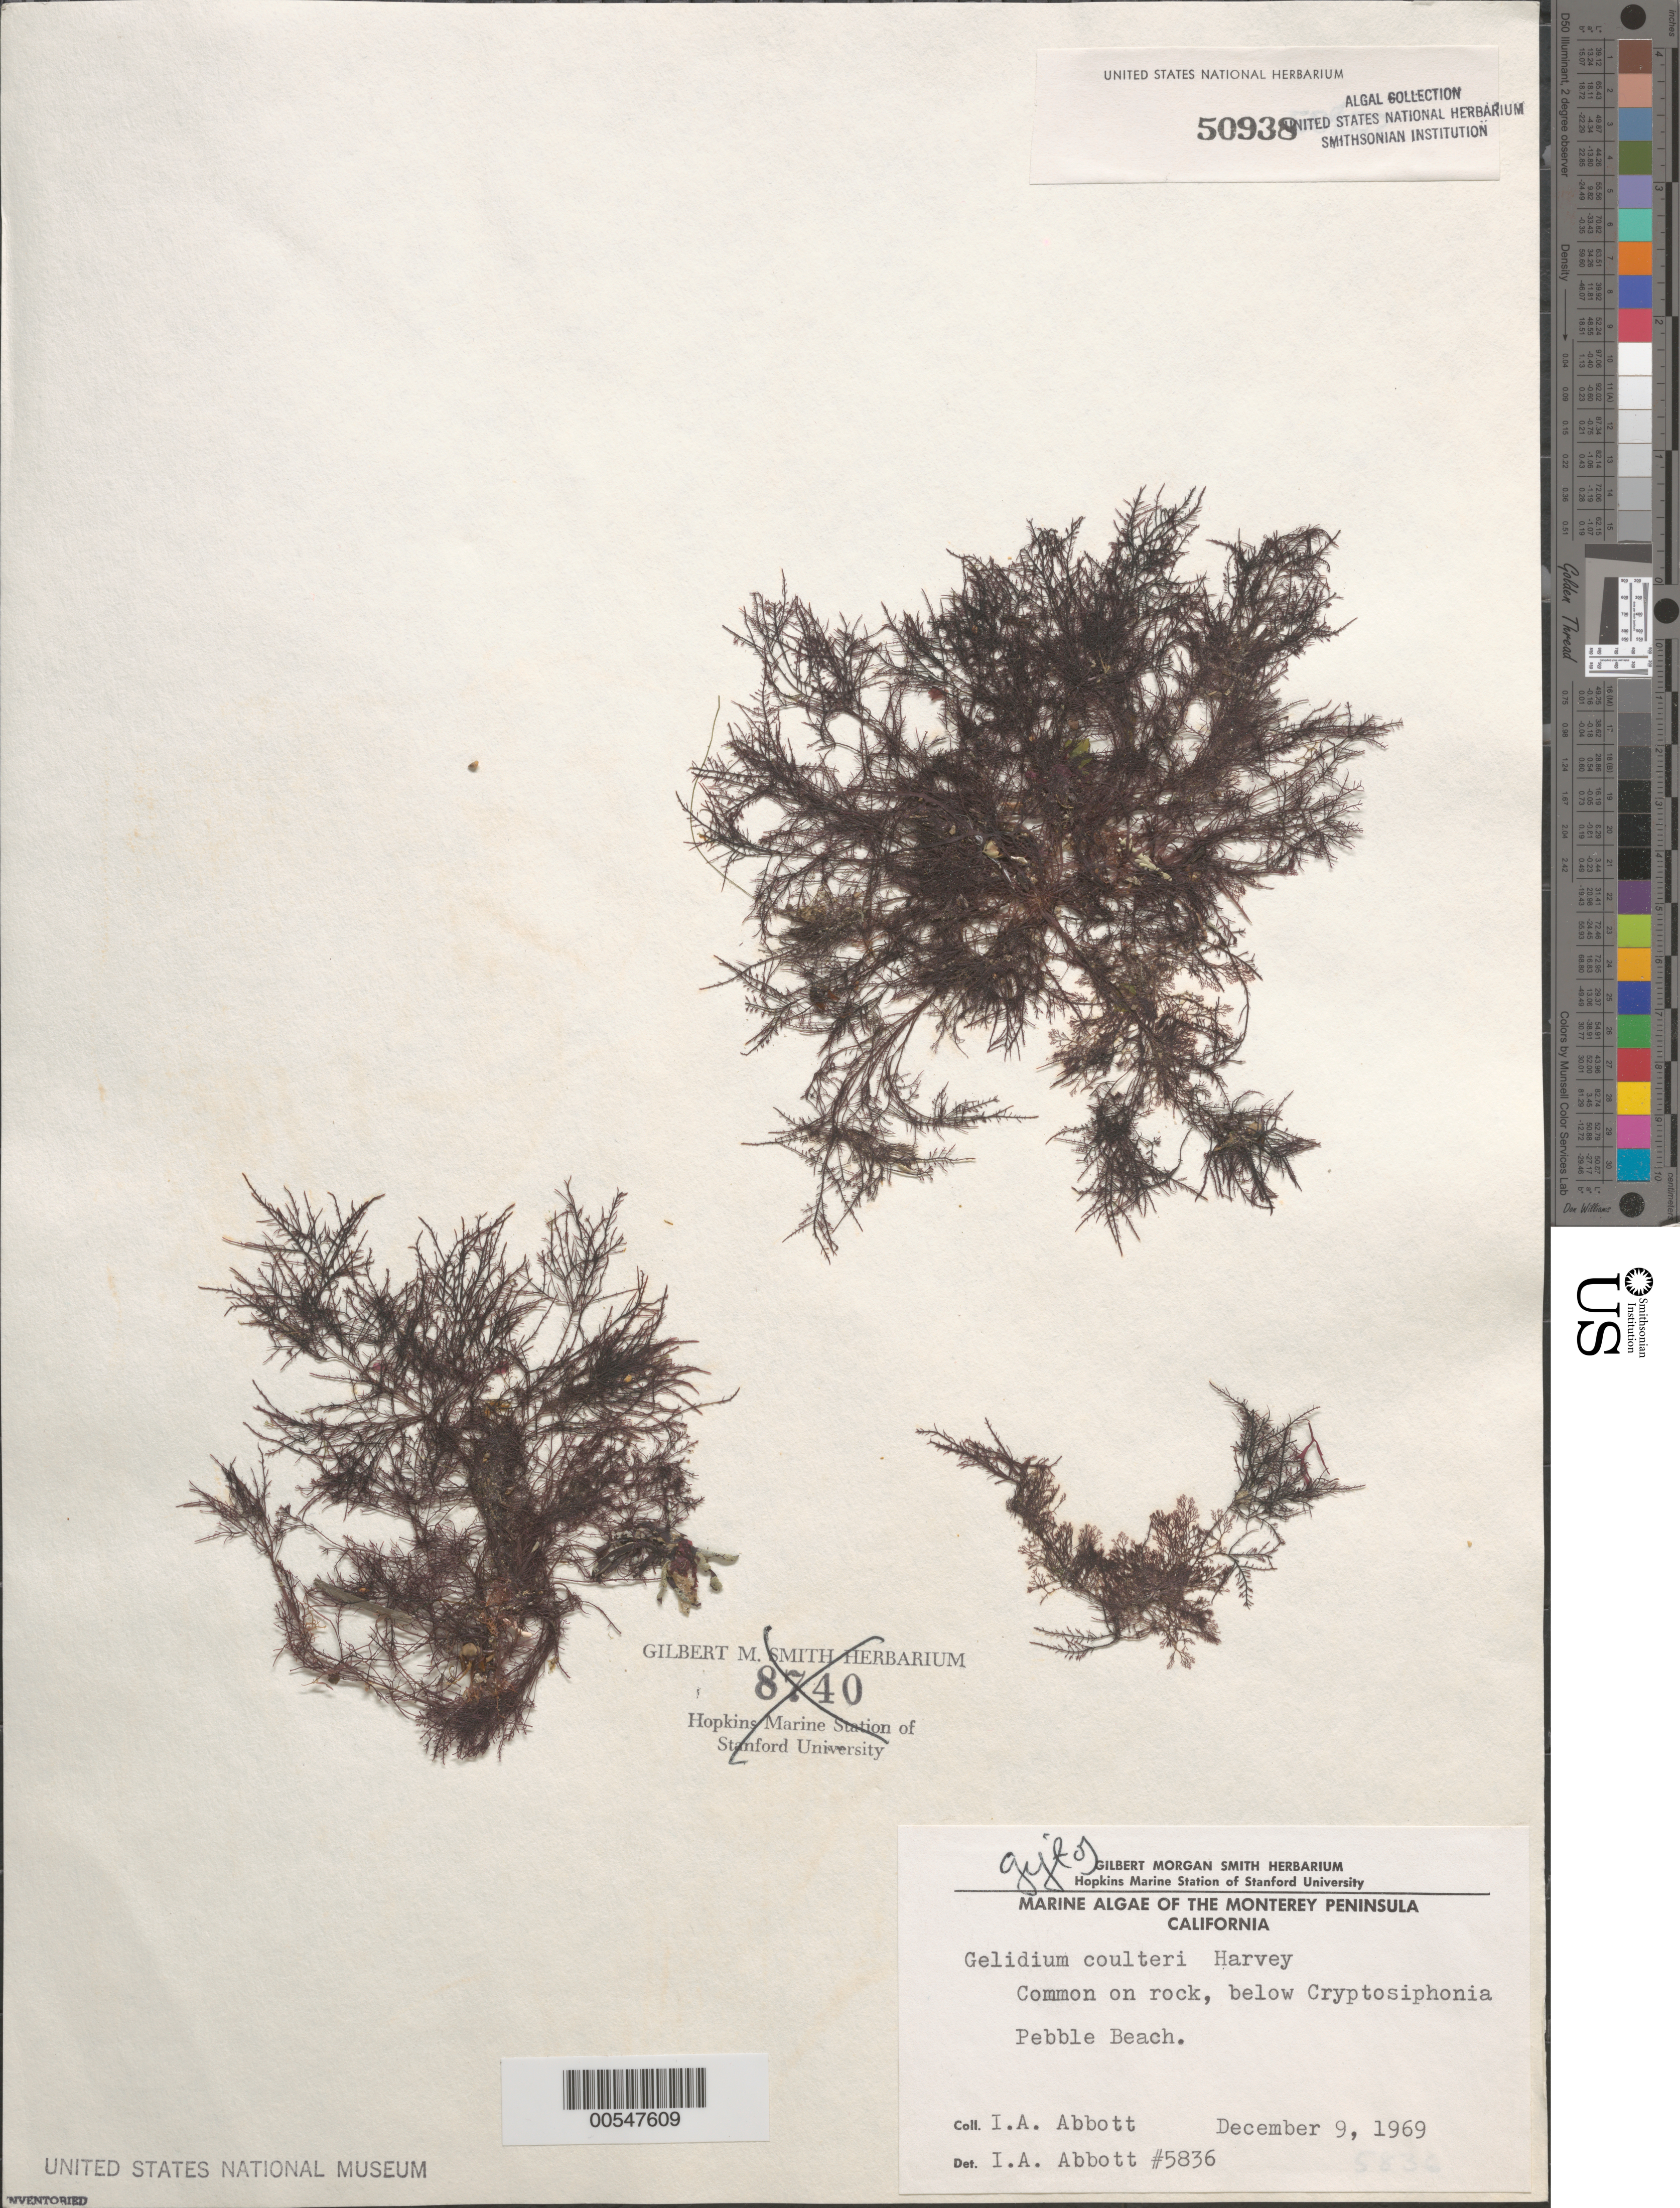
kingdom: Plantae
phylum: Rhodophyta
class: Florideophyceae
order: Gelidiales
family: Gelidiaceae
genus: Gelidium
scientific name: Gelidium coulteri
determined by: Abbott, Isabella A.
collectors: I. A. Abbott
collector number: IAA 5836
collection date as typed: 09 Dec 1969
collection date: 1969-12-09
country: United States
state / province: California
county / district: Monterey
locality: Pebble Beach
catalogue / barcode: US 50938